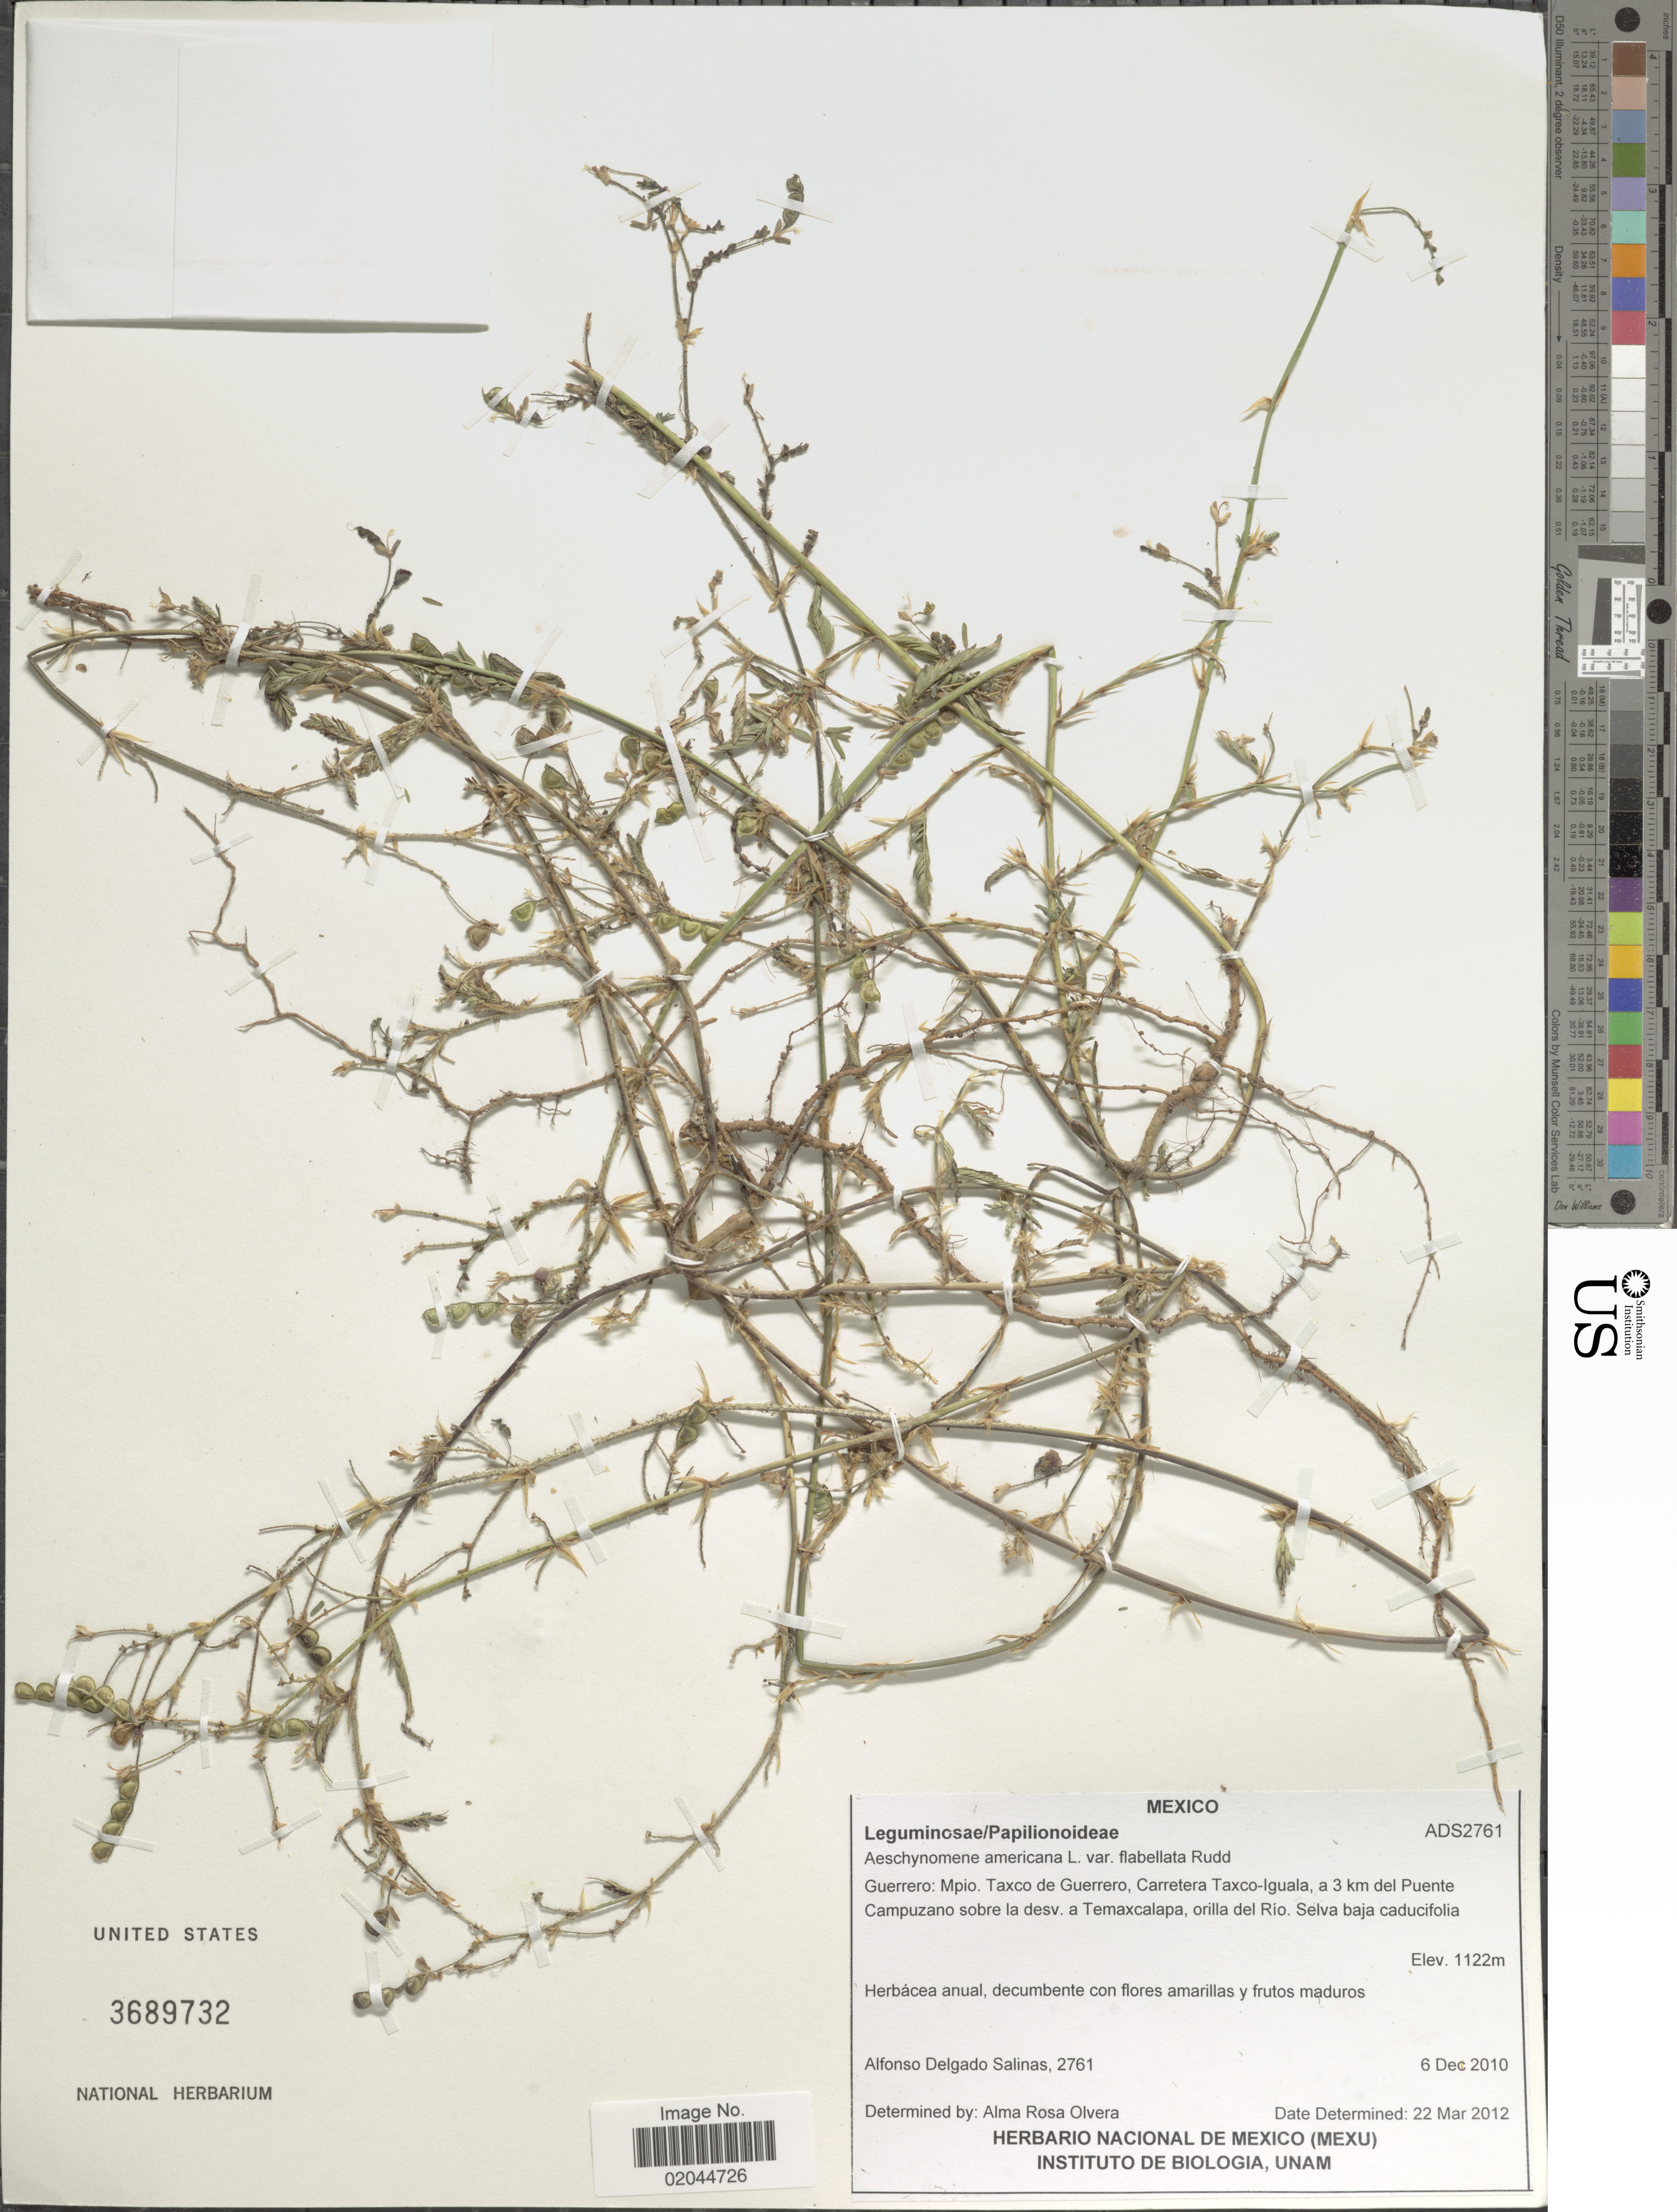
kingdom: Plantae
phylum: Tracheophyta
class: Magnoliopsida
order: Fabales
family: Fabaceae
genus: Aeschynomene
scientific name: Aeschynomene americana var. flabellata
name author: Rudd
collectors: A. Delgado S.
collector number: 2761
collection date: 2010-12-06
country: Mexico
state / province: Guerrero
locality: Mpio. Taxco de Guerrero, Carretera Taxco-Iguala, a 3 km del Puente Campuzano sobre la desv. a Temascalapa, orillo del Rio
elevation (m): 1122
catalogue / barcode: US 3689732